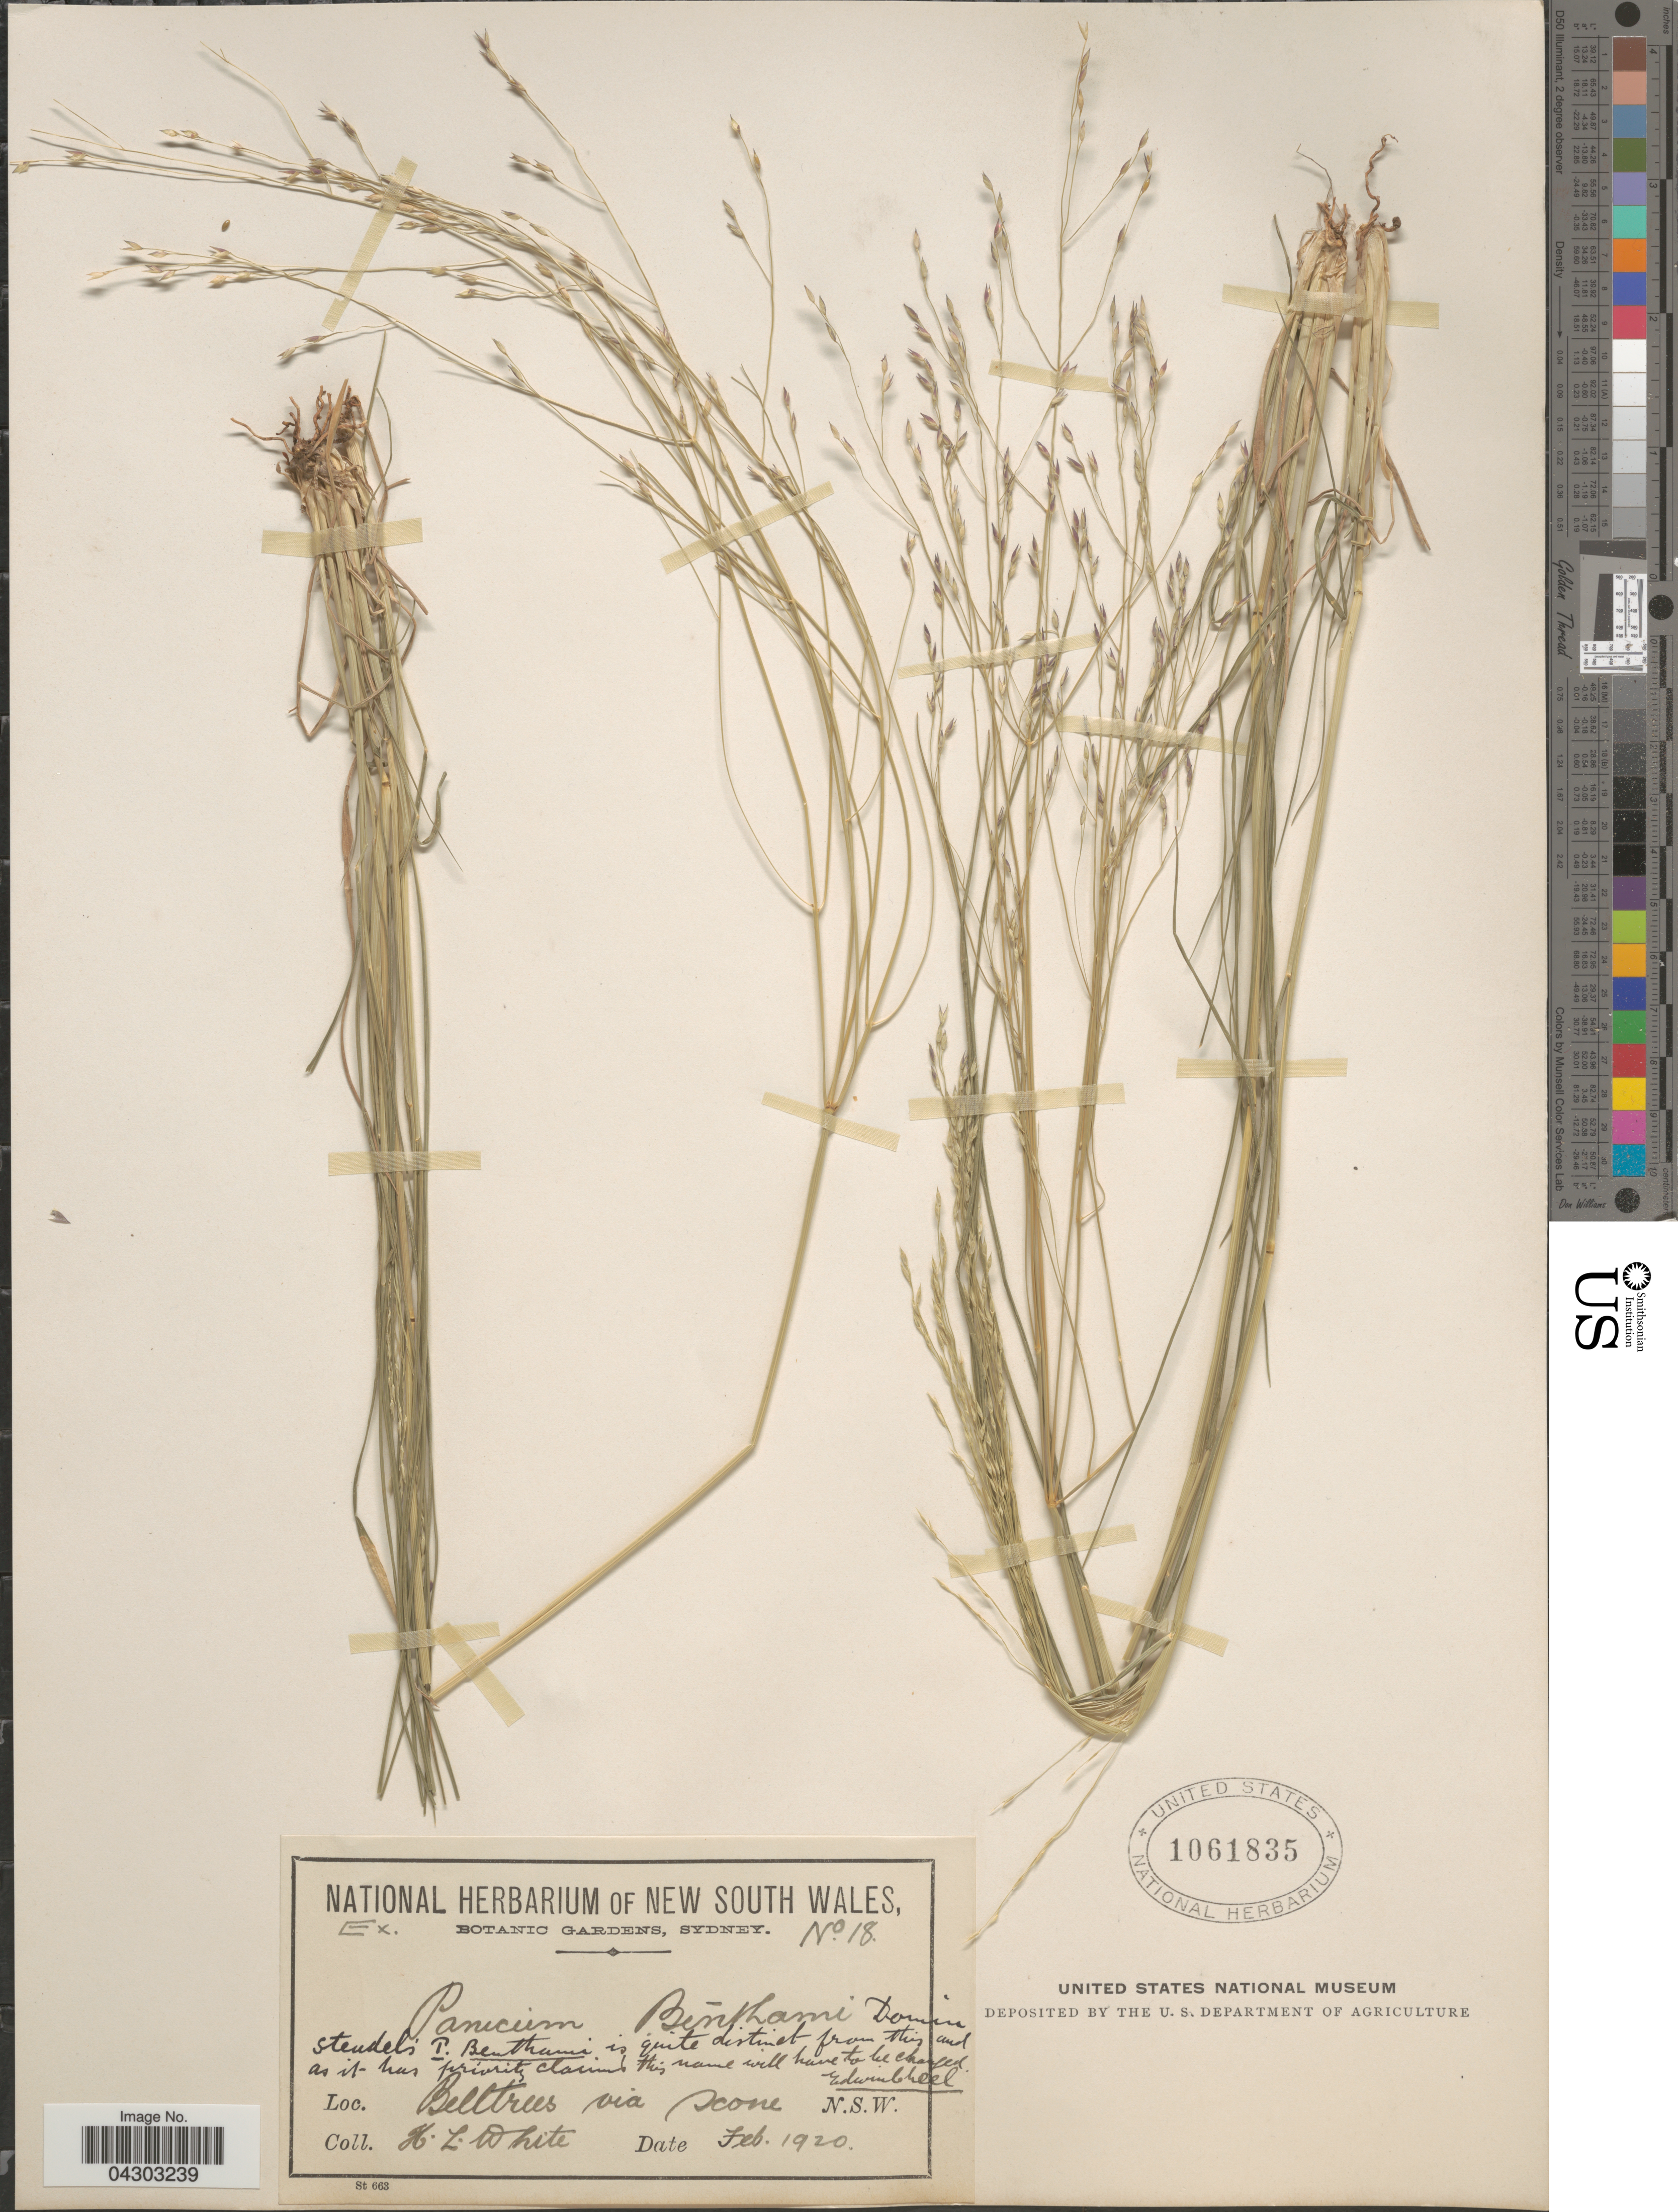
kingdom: Plantae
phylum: Tracheophyta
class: Liliopsida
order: Poales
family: Poaceae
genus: Panicum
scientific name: Panicum queenslandicum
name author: Domin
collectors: H. White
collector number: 18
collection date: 1920-02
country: Australia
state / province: New South Wales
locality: Belltrees via Scone.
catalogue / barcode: US 1061835